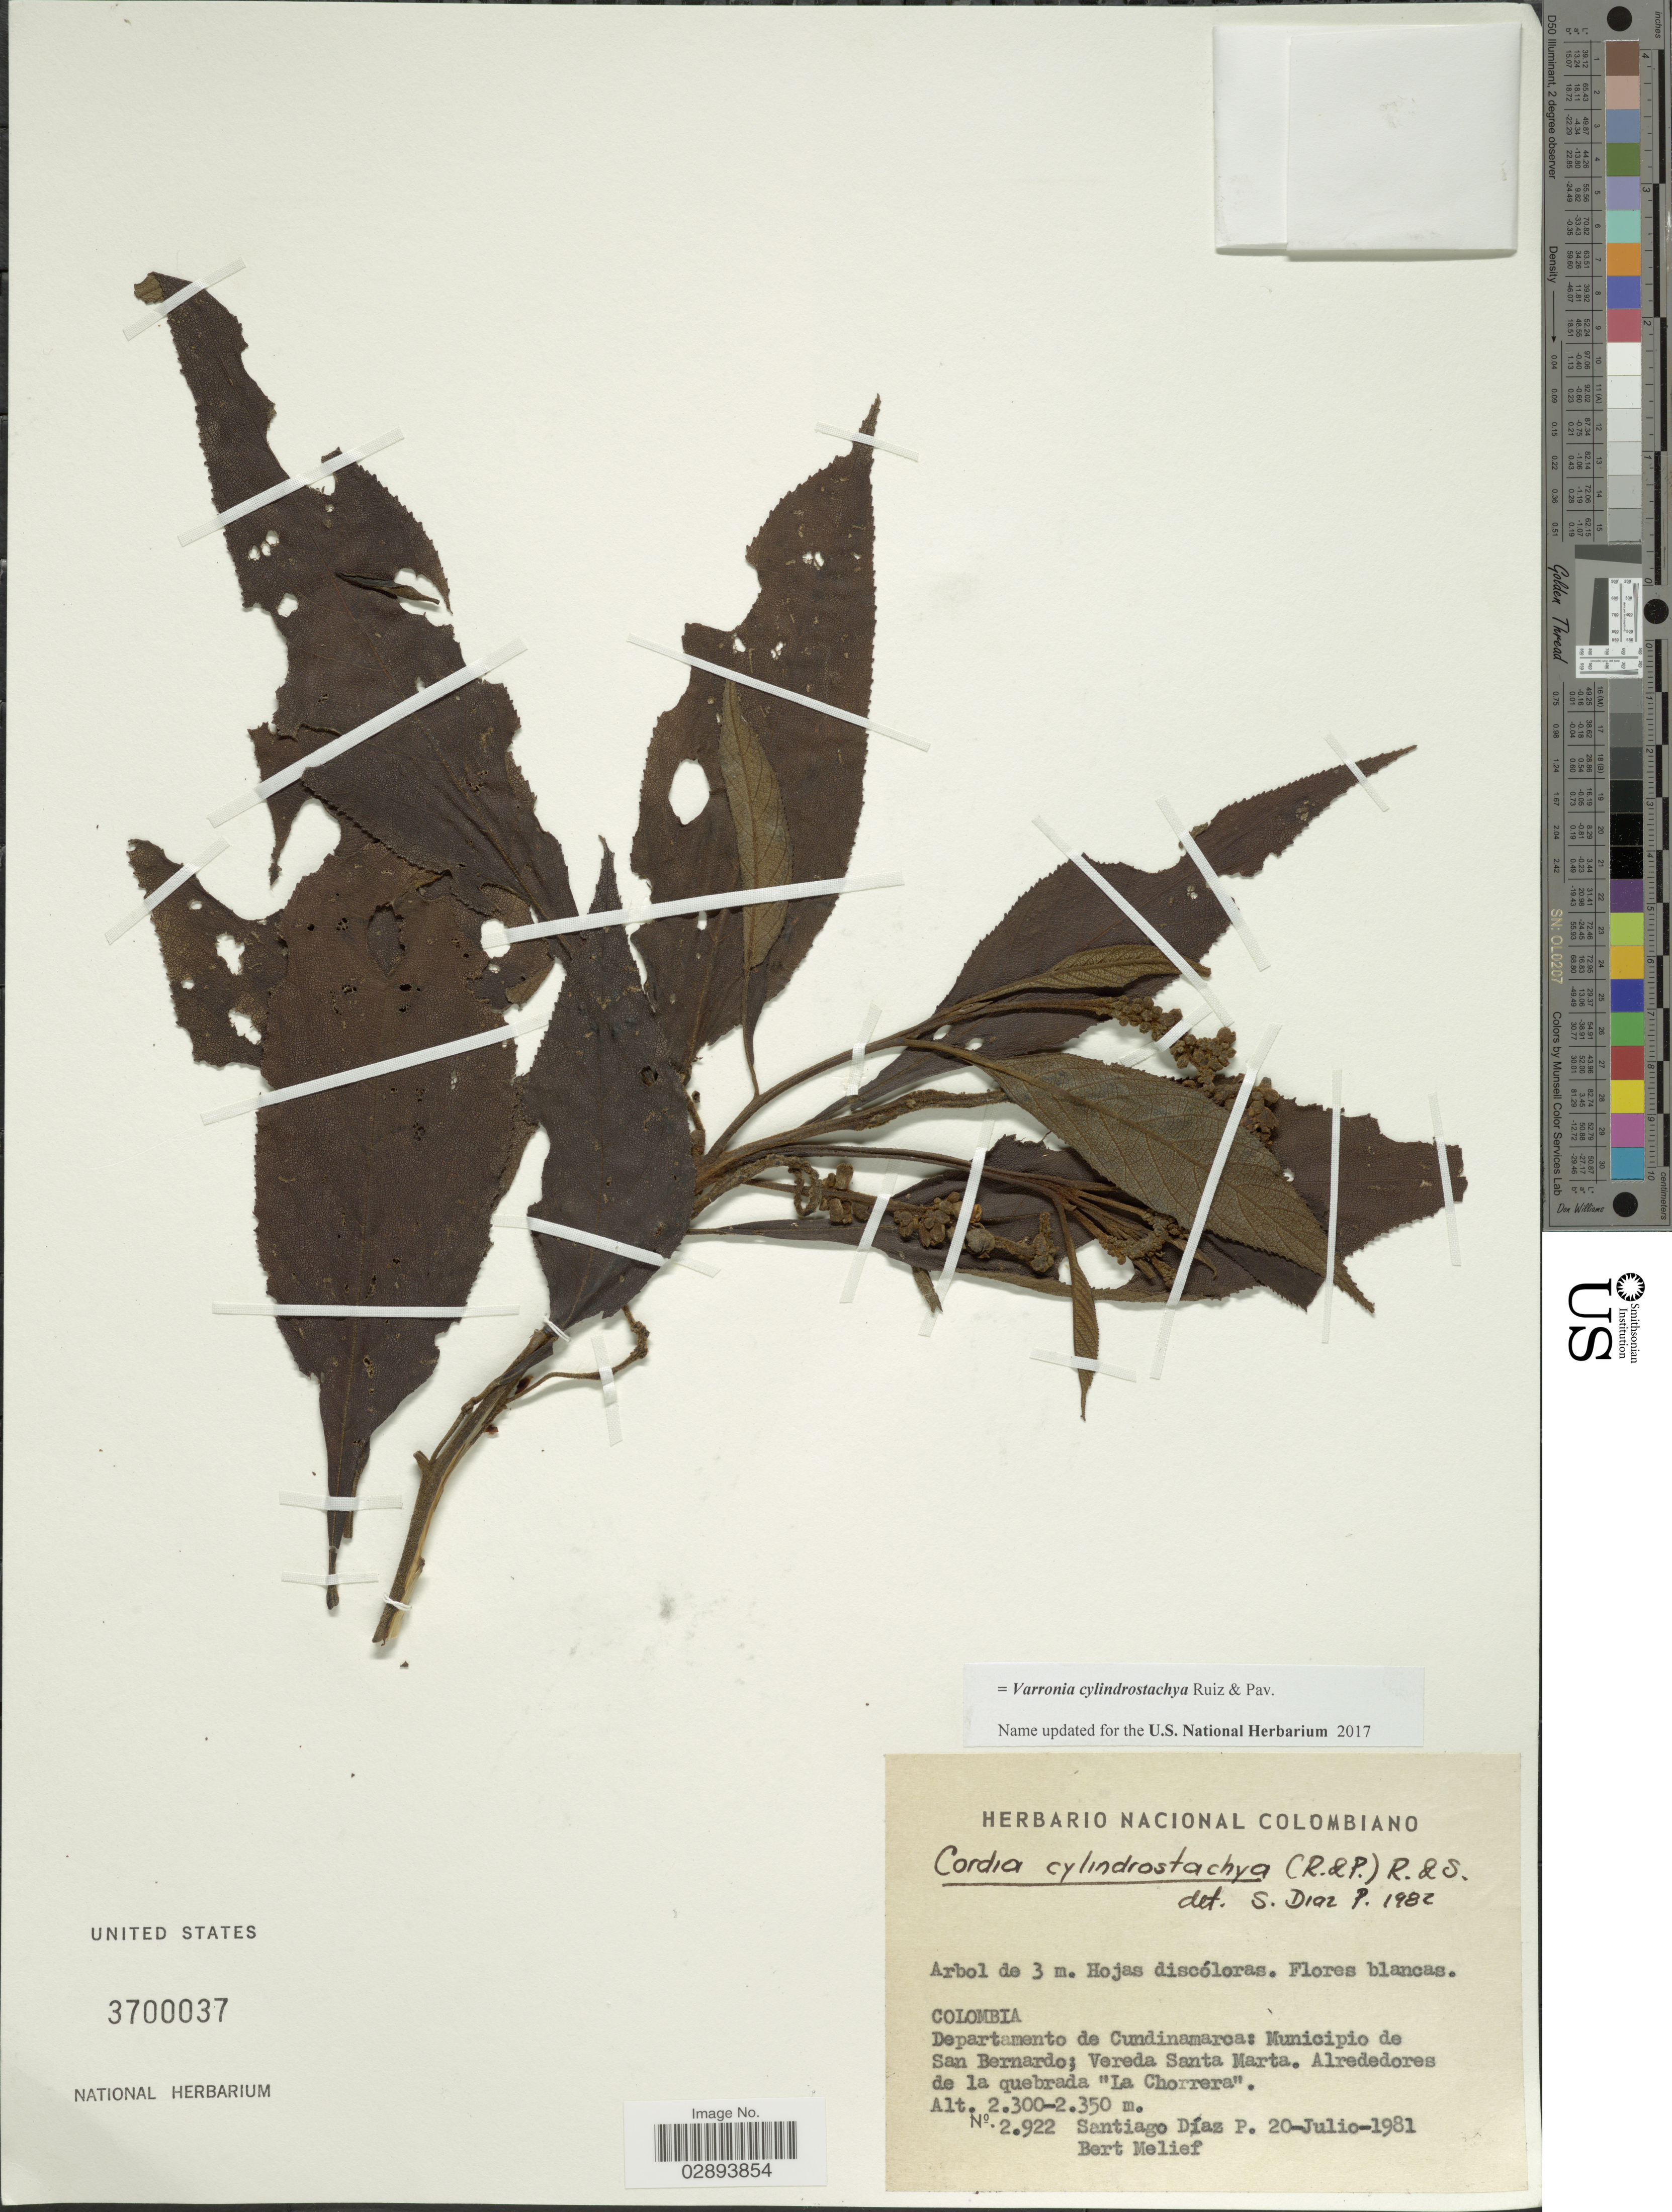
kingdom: Plantae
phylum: Tracheophyta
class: Magnoliopsida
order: Boraginales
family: Cordiaceae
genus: Varronia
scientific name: Varronia cylindrostachya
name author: Ruiz & Pav.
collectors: S. Diaz P. & B. Melief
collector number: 2922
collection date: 1981-07-20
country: Colombia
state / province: Cundinamarca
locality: Departamento de Cundinamarca, Municipio de San Bernardo, Vereda Santa Marta, Alrededores de la quebrada "La Chorrera".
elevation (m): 2300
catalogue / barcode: US 3700037